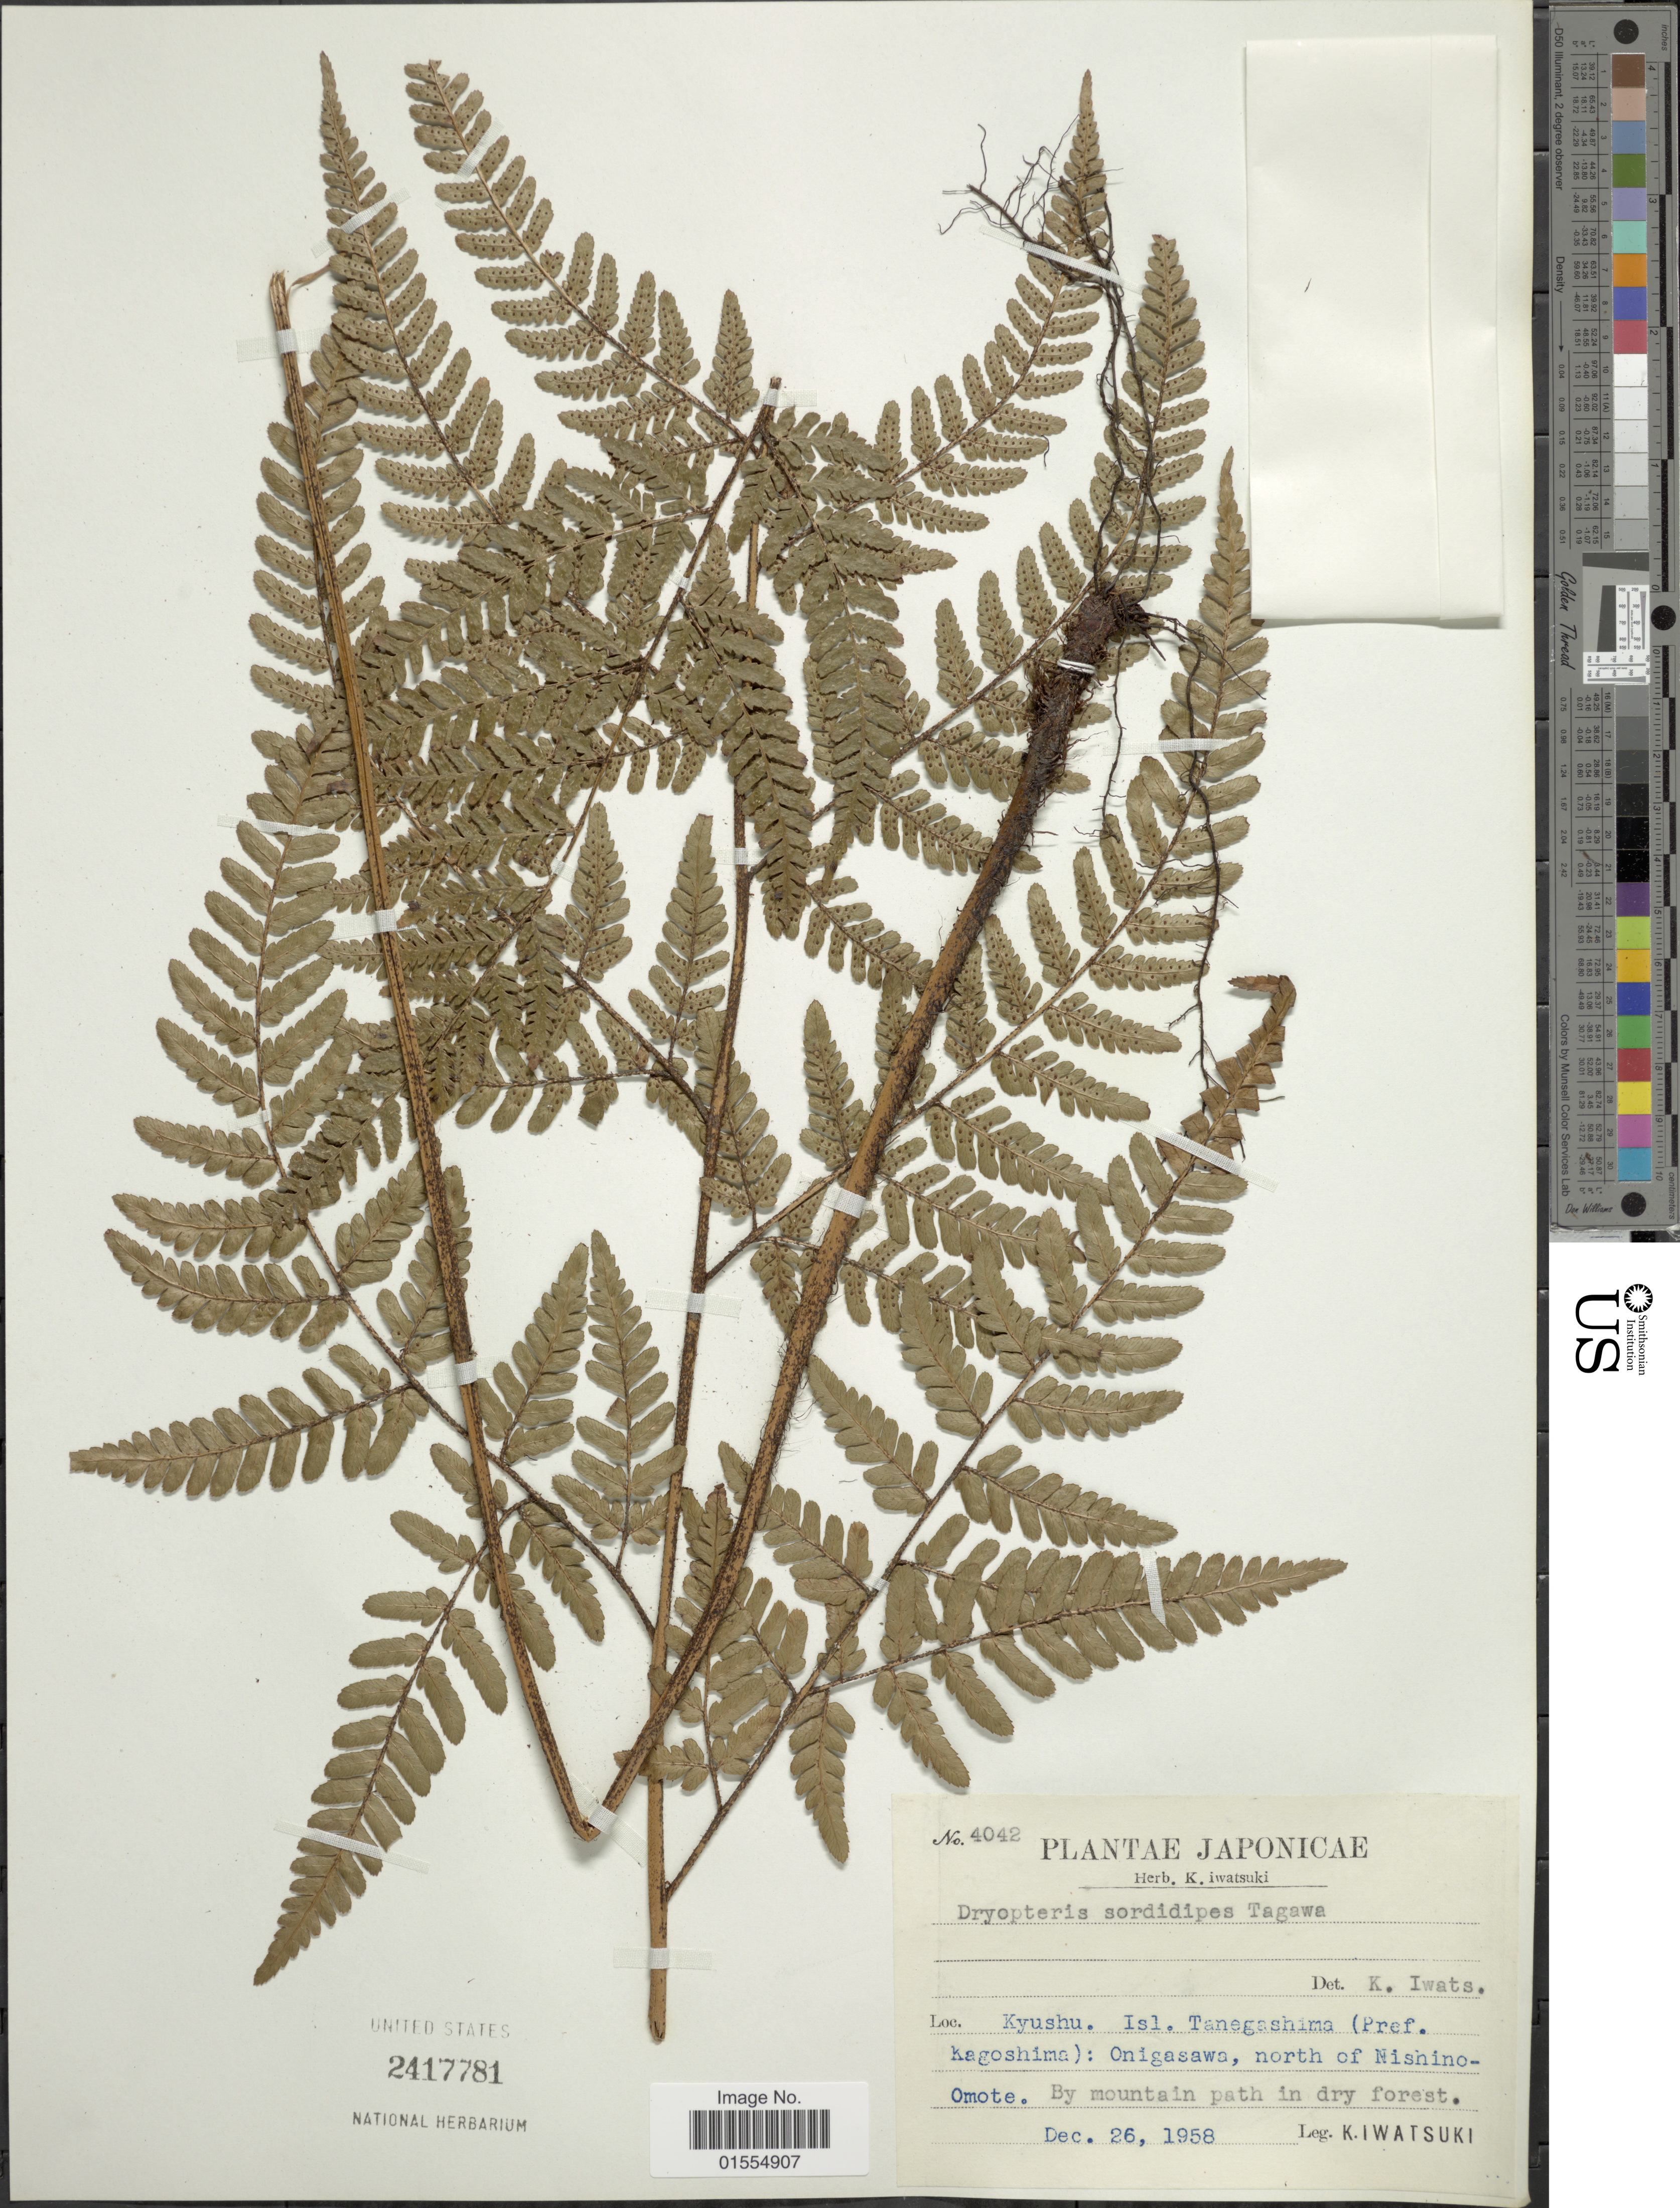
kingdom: Plantae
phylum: Tracheophyta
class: Polypodiopsida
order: Polypodiales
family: Dryopteridaceae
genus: Dryopteris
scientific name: Dryopteris sordidipes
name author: Tagawa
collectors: K. Iwatsuki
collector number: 4042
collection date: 1958-12-26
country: Japan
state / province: Kagosima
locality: Kyushu, Isl. Tanegashima (Pref. Kagishima): Onigawa, north of Nishino-Omote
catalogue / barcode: US 2417781